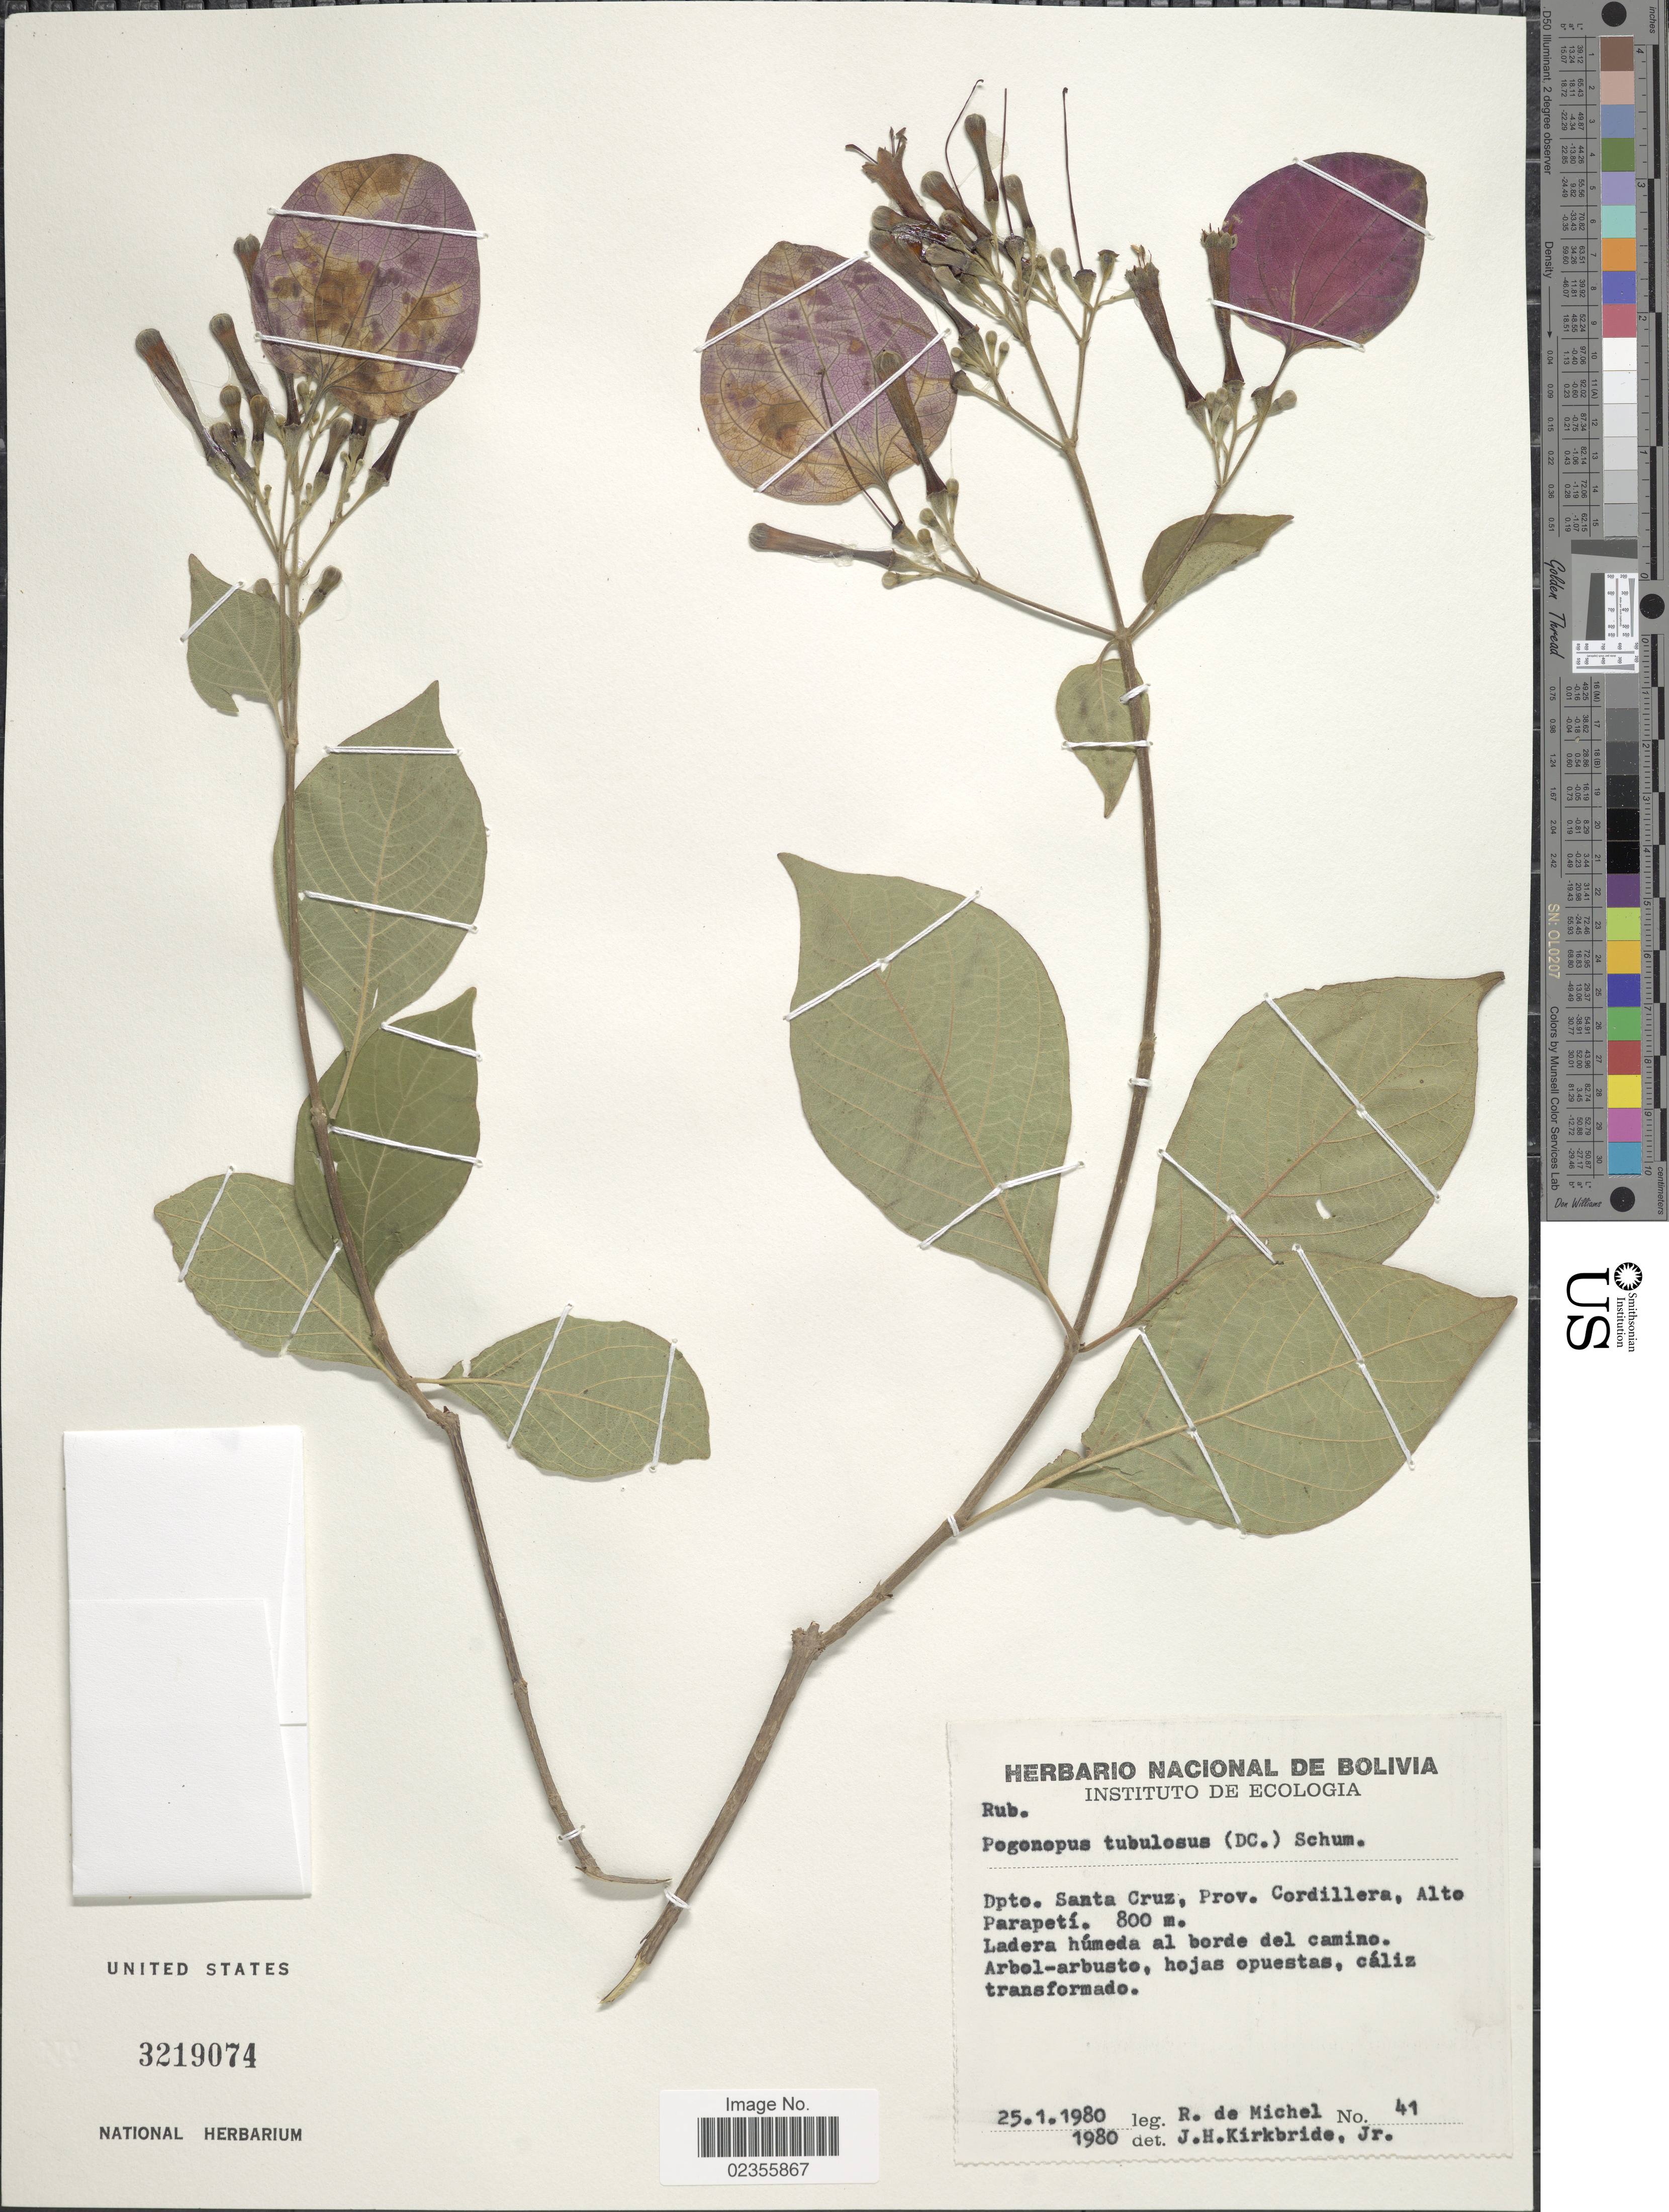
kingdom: Plantae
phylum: Tracheophyta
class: Magnoliopsida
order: Gentianales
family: Rubiaceae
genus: Pogonopus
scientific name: Pogonopus tubulosus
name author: (A. Rich. in DC.) K. Schum.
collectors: d. Michel R.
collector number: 41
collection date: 1980-01-25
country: Bolivia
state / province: Santa Cruz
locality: Dpto. Santa Cruz, Prov. Cordillera, Alto Parapetí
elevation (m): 800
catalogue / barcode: US 3219074